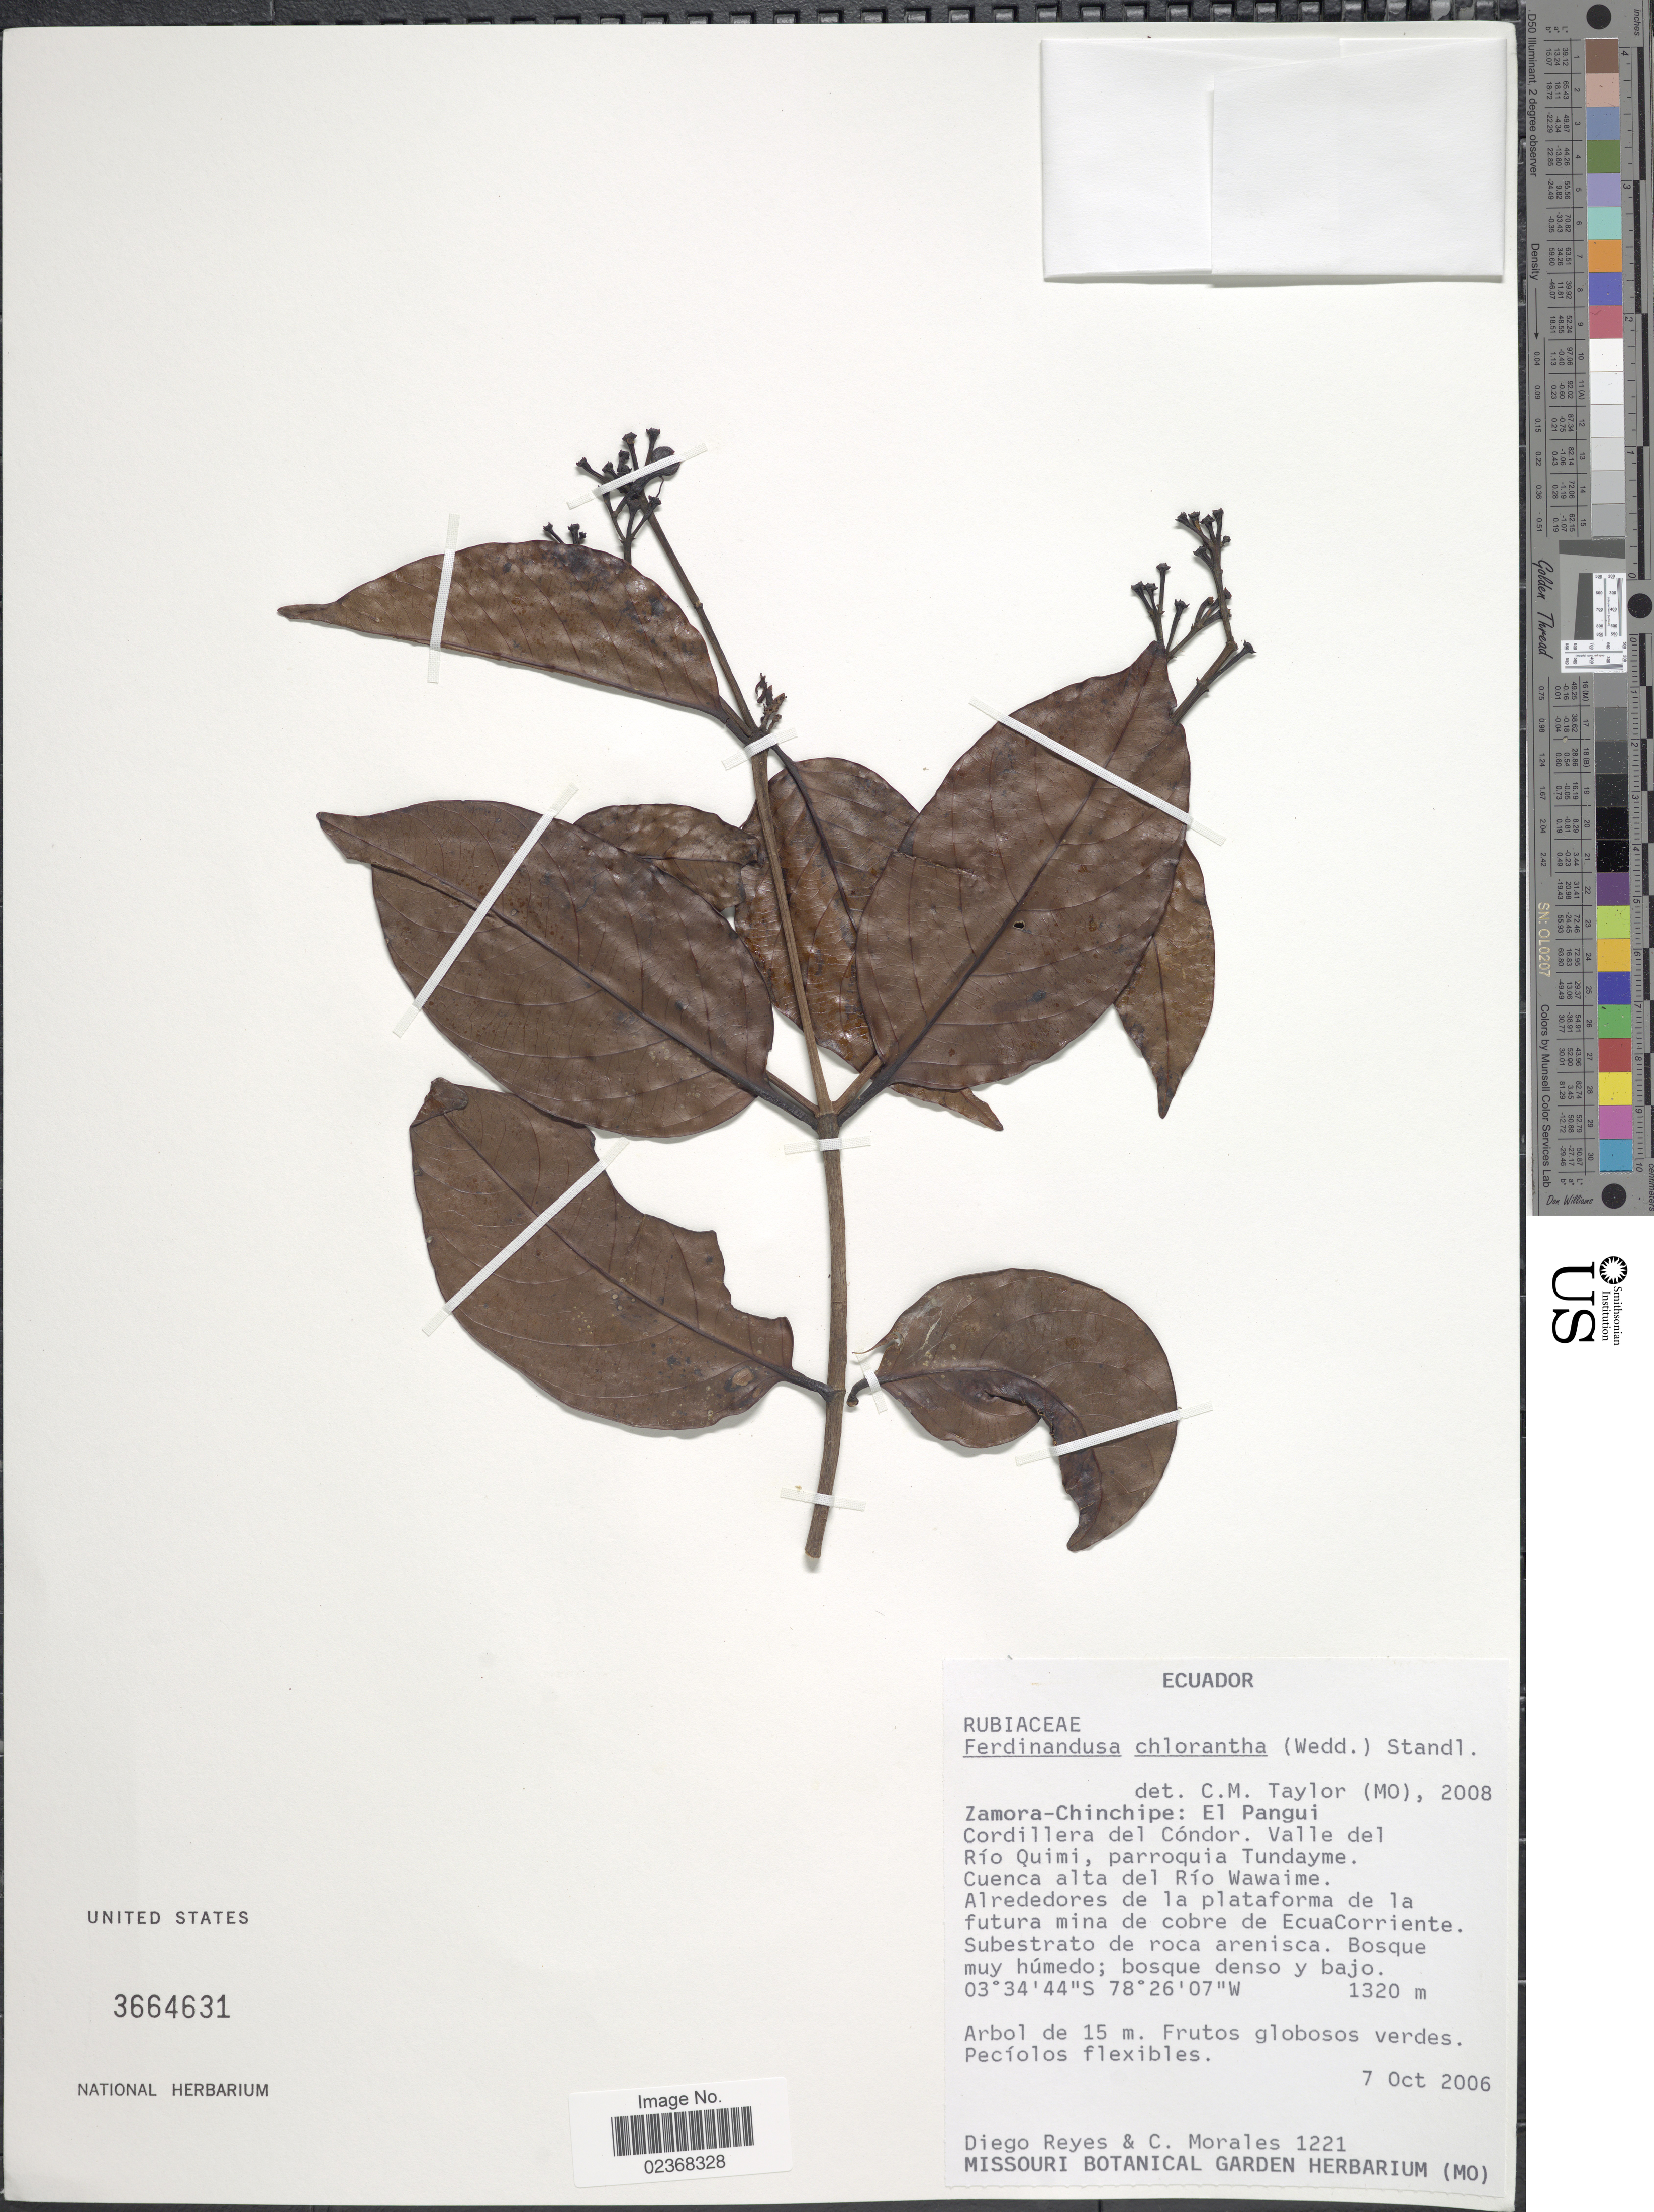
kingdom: Plantae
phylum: Tracheophyta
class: Magnoliopsida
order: Gentianales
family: Rubiaceae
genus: Ferdinandusa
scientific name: Ferdinandusa chlorantha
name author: (Wedd.) Standl.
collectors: D. Reyes & C. Morales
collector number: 1221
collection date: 2006-10-07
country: Ecuador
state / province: Zamora-Chinchipe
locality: Zamora-Chinchipe: El Pangui, Cordillera Quimi, parroquia Tundayme, Cuenca alta del Rio Wawaime, Alrededores de la plataforma de la futura mina de cobre de EcuaCorriente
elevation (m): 1320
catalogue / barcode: US 3664631